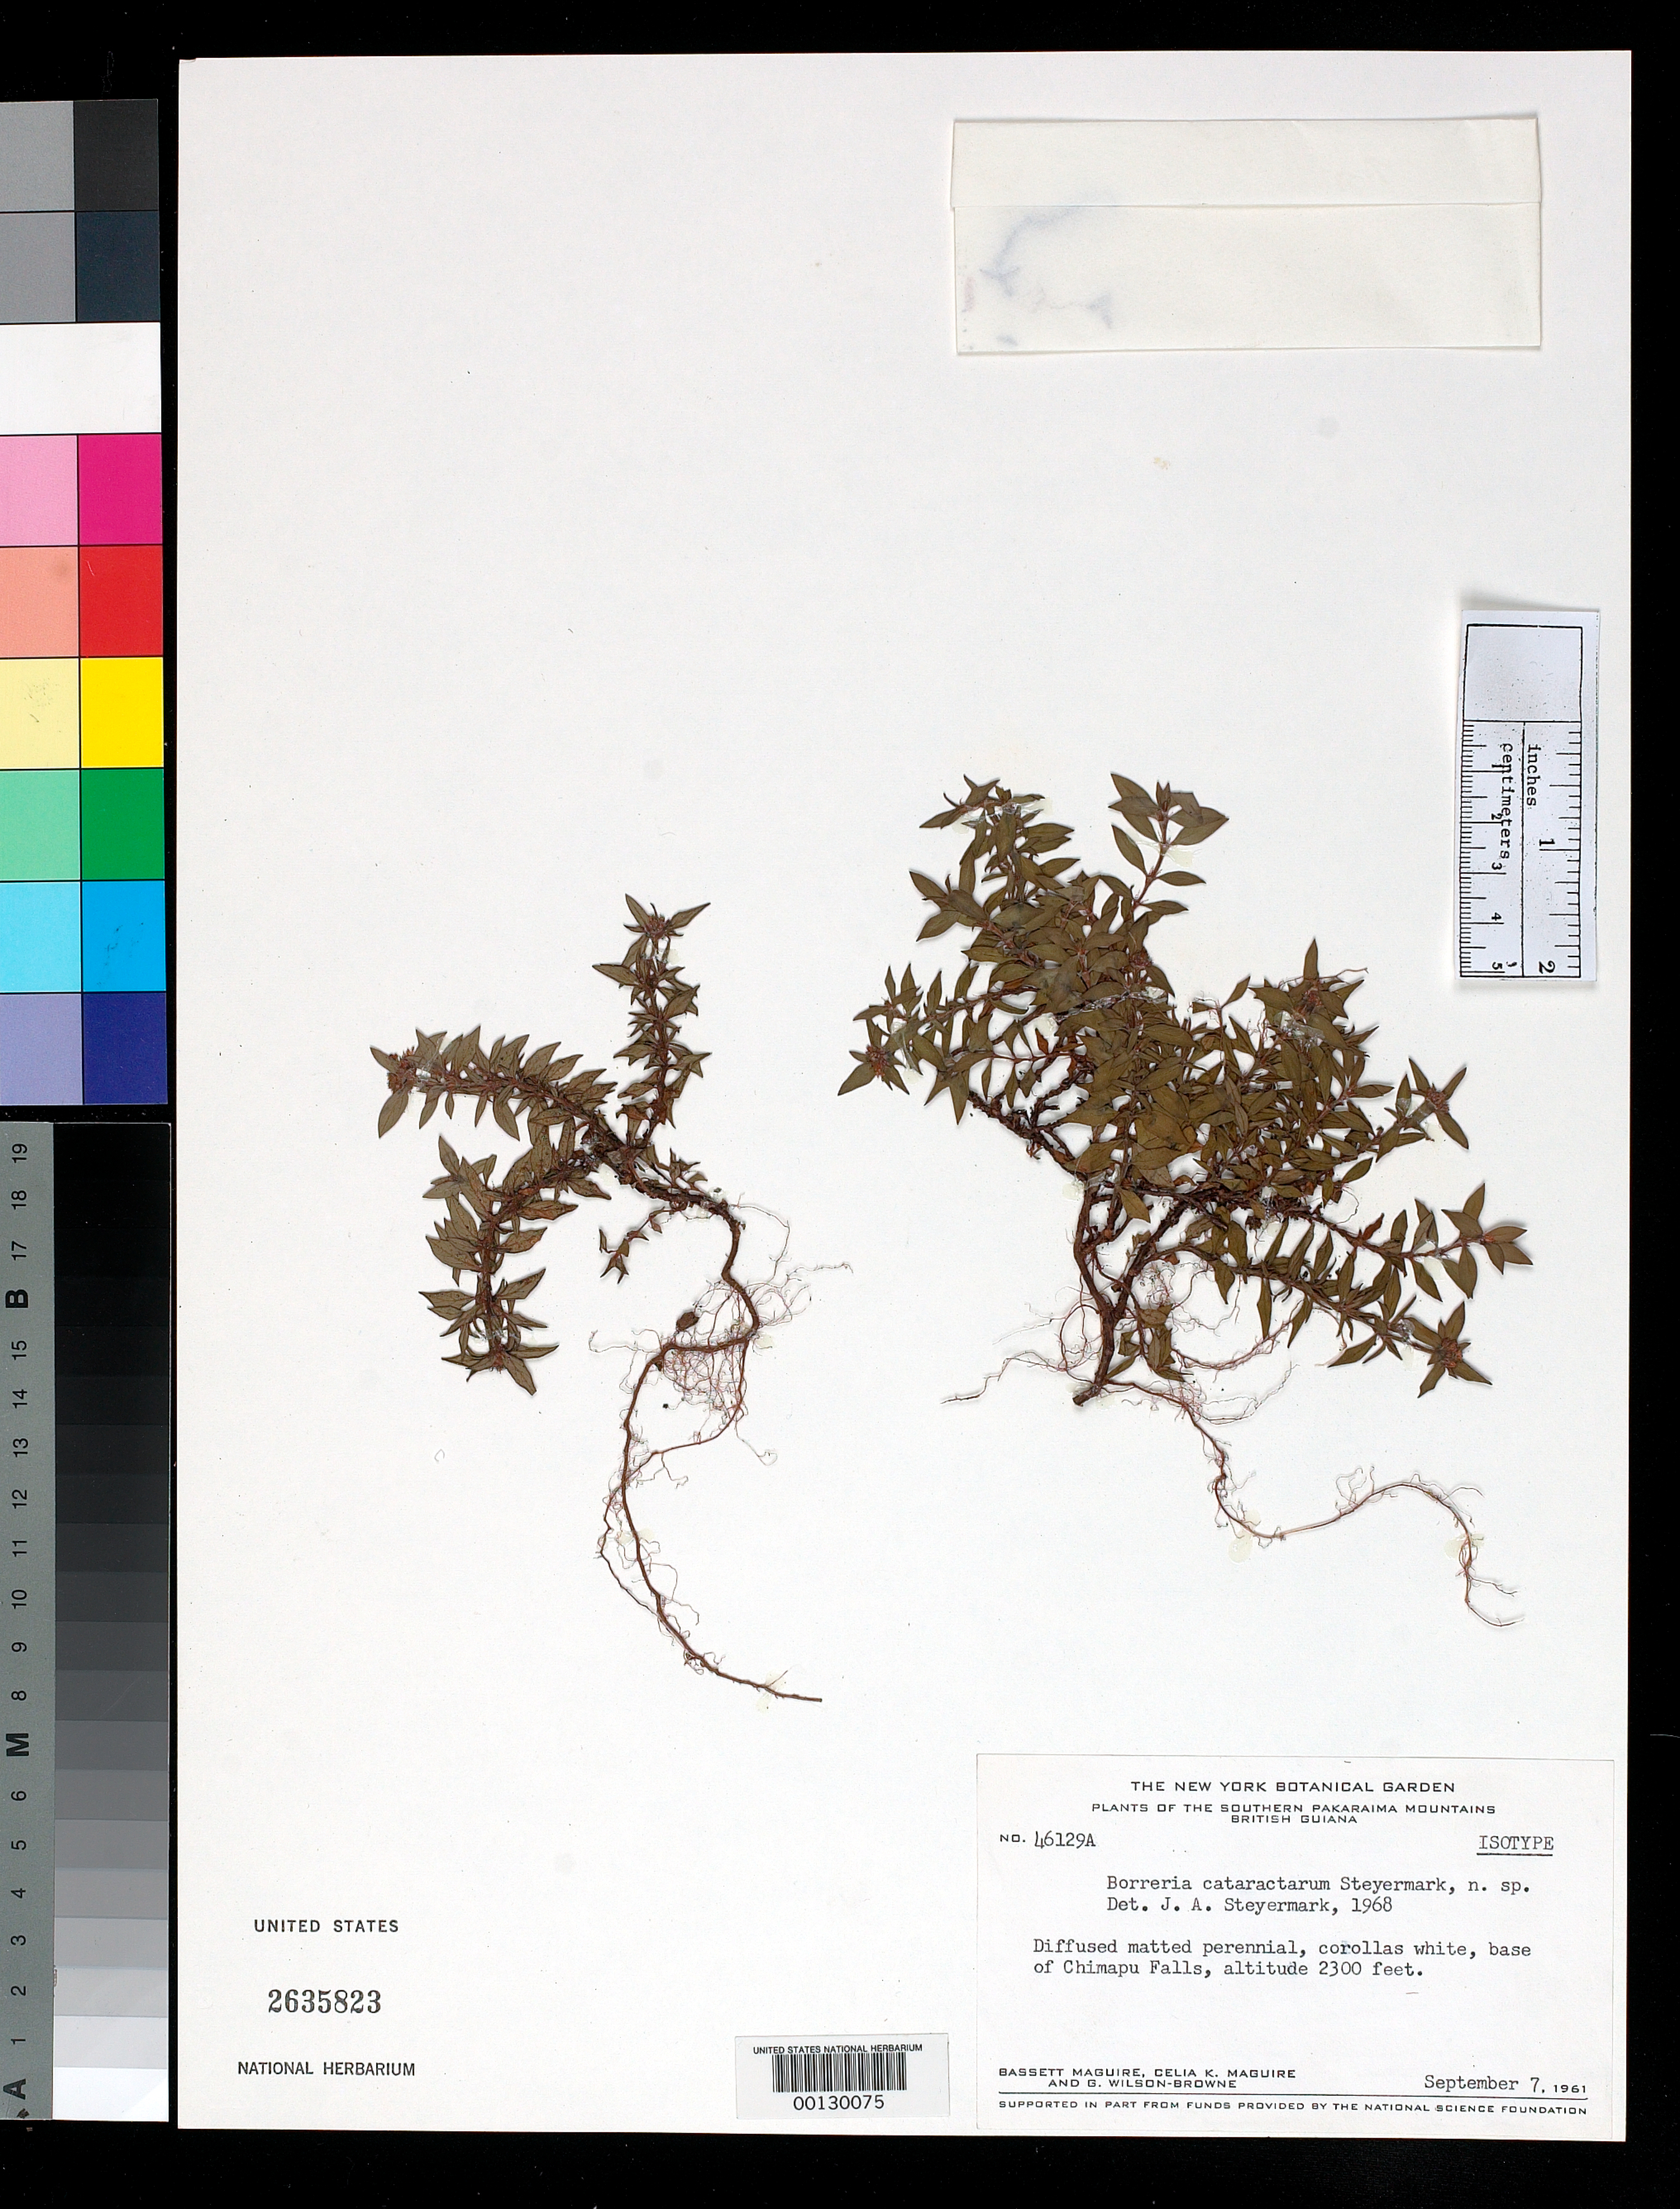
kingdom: Plantae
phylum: Tracheophyta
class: Magnoliopsida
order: Gentianales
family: Rubiaceae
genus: Borreria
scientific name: Borreria cataractarum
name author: Steyerm.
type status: Isotype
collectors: B. Maguire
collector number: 46129 a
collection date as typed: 07 Sep 1961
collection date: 1961-09-07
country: Guyana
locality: Base of Chimapu Falls, southern Pakaraima Mts.; alt. 2300 ft.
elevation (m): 701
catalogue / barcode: US 2635823